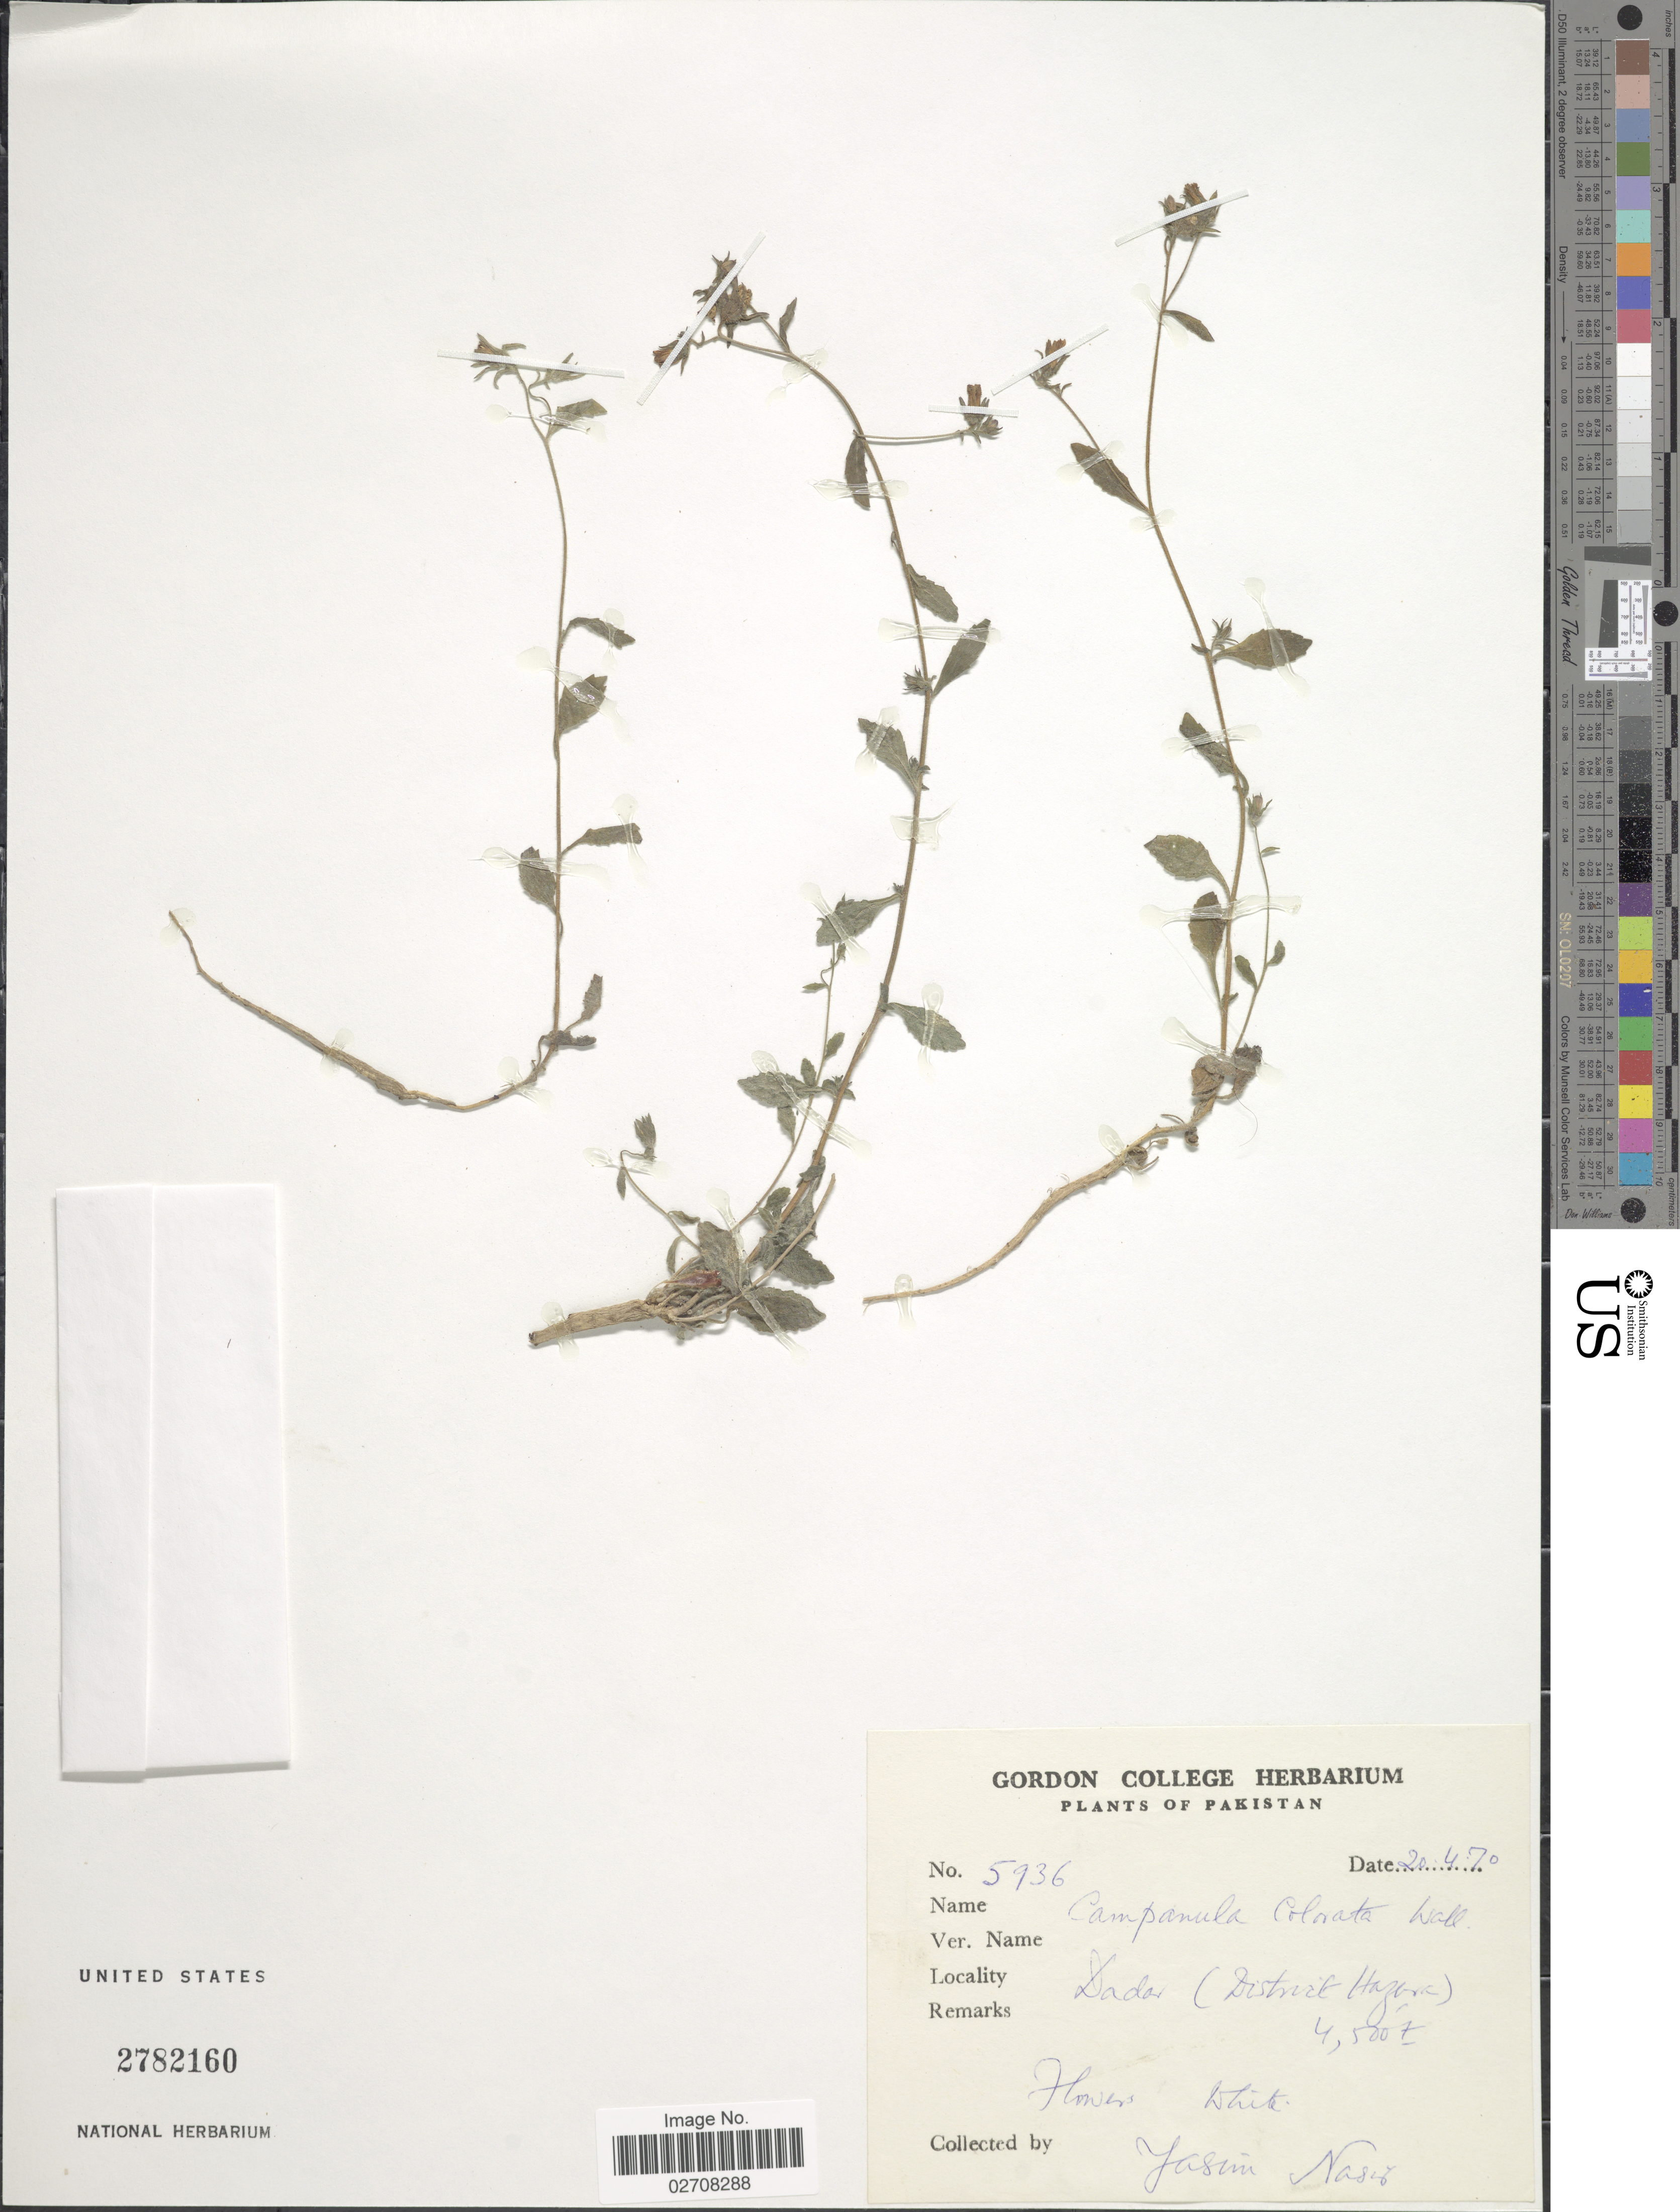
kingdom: Plantae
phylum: Tracheophyta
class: Magnoliopsida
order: Asterales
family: Campanulaceae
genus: Campanula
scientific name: Campanula colorata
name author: Wall.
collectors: Y. Nasir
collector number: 5936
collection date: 1970-04-20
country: Pakistan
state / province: Khyber Pakhtunkhwa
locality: Dadar (District Hazara).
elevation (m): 1372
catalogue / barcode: US 2782160